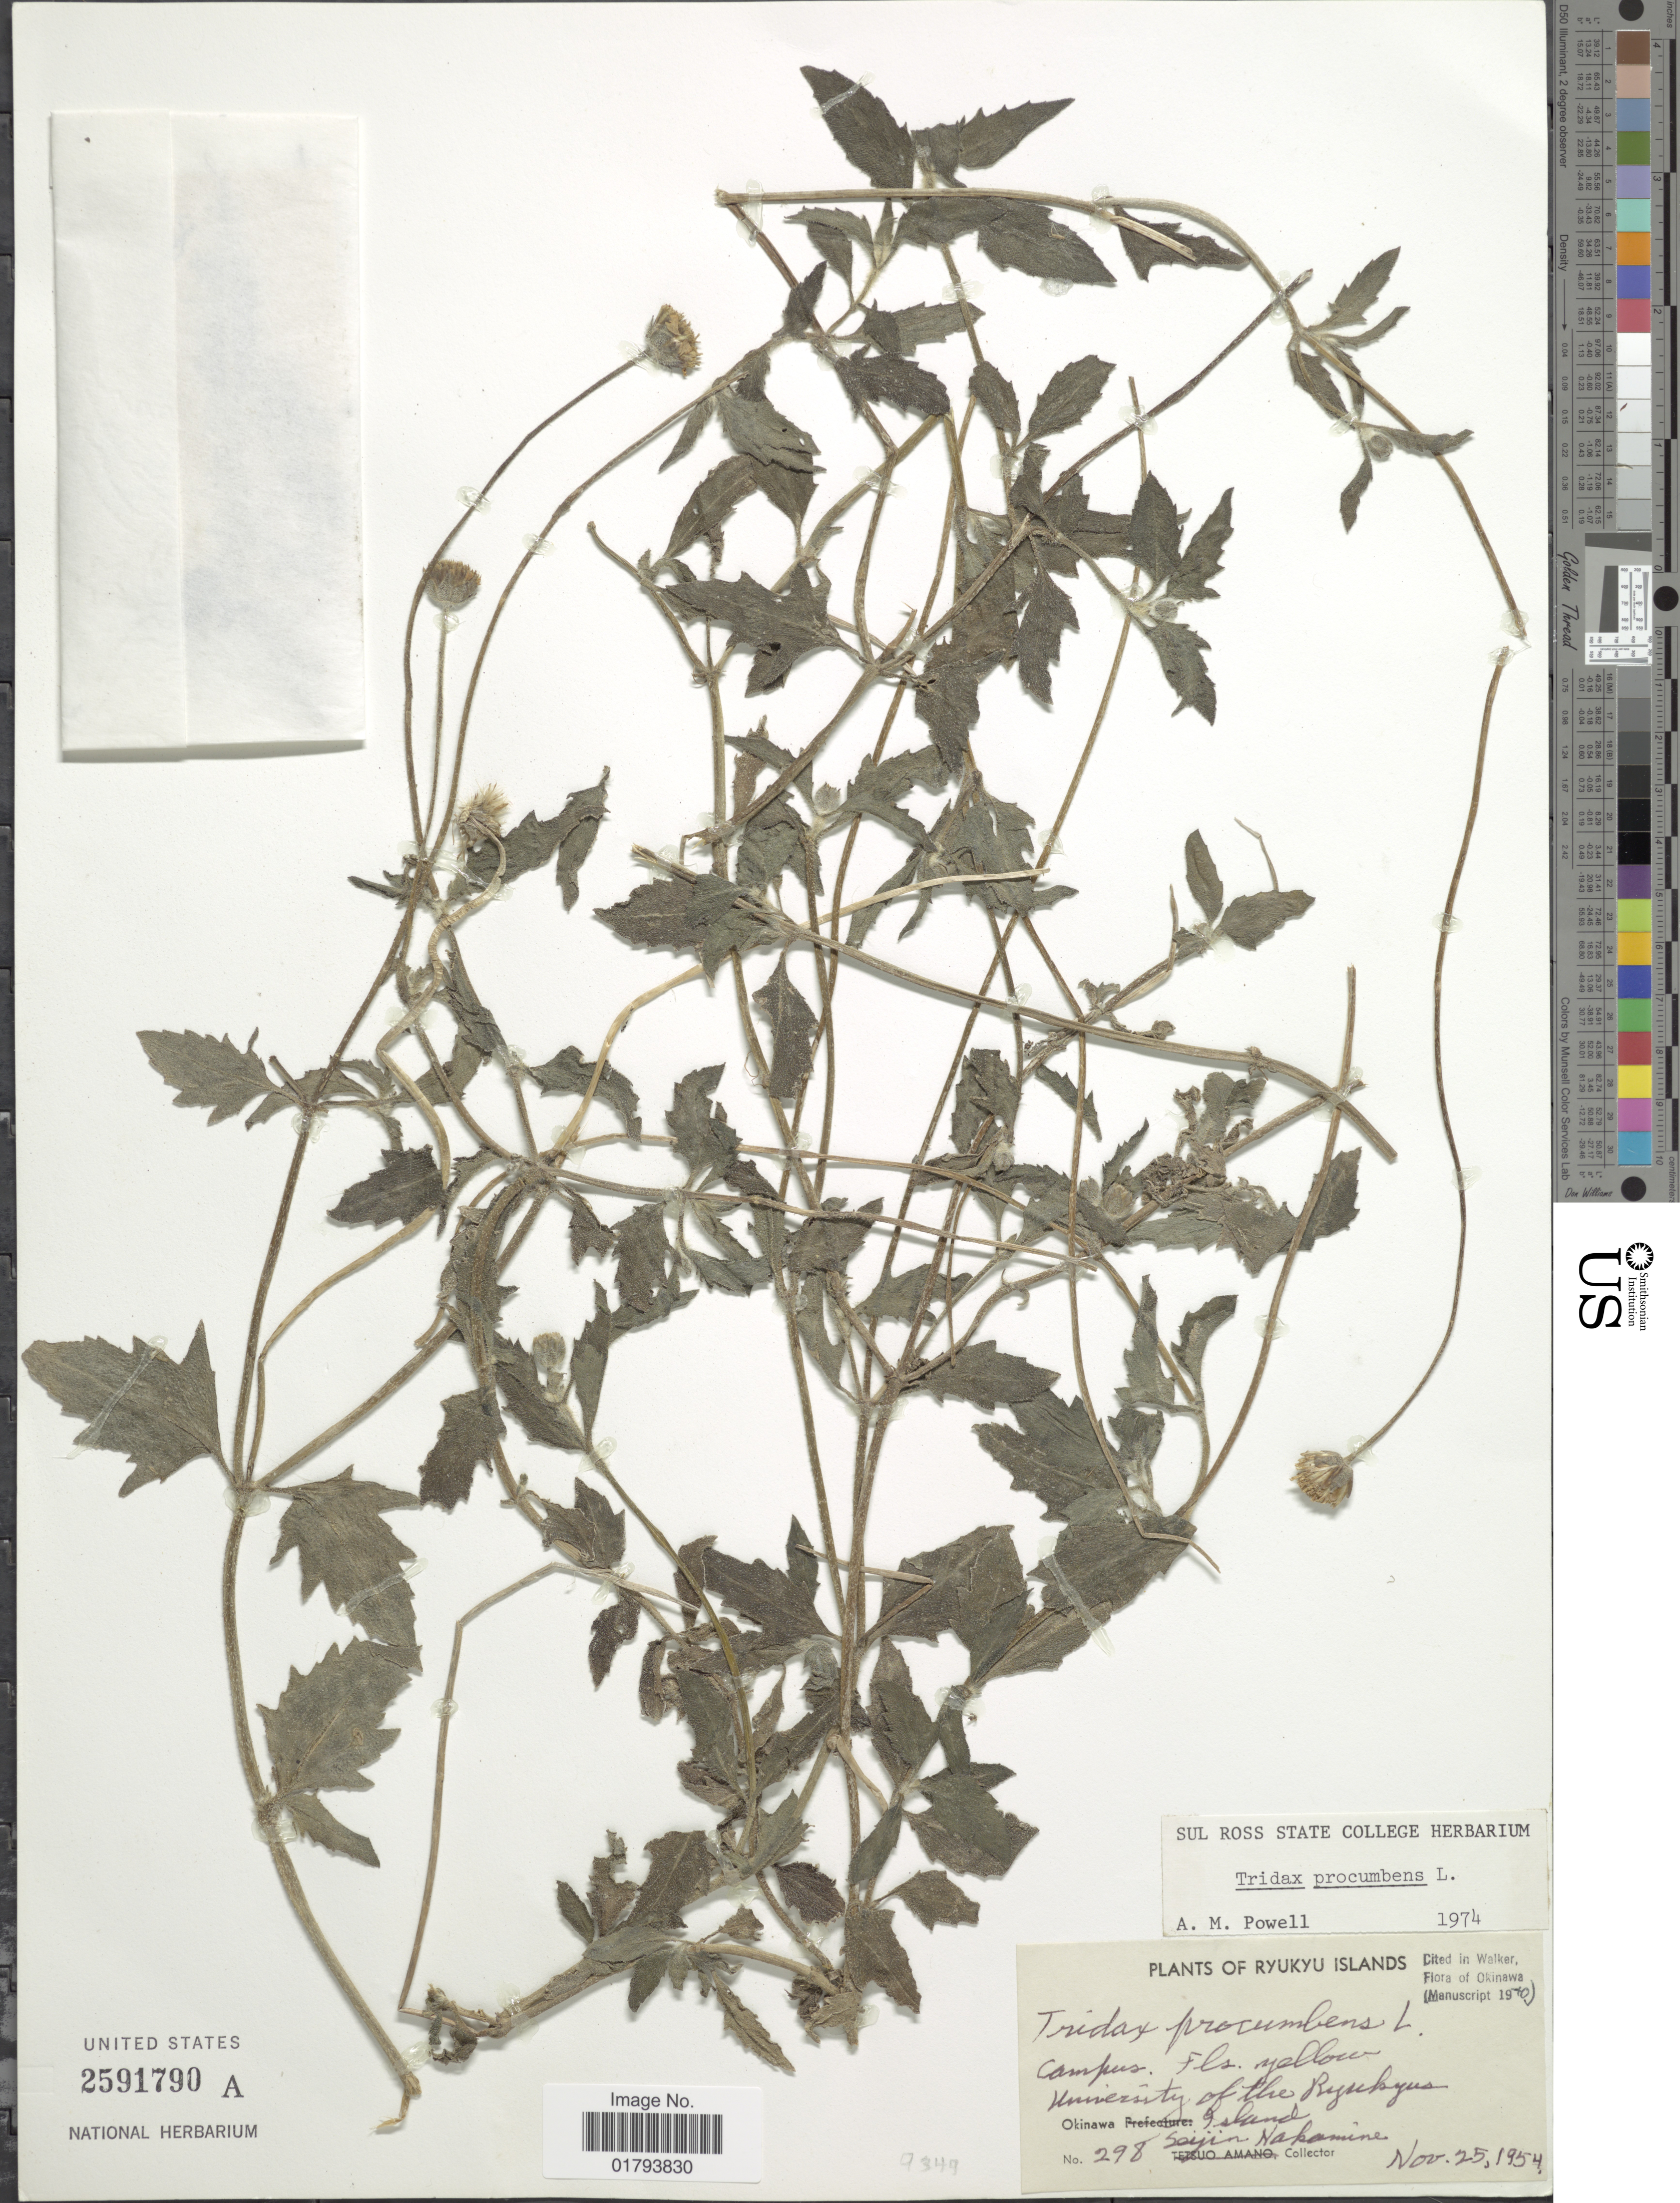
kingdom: Plantae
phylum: Tracheophyta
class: Magnoliopsida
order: Asterales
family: Asteraceae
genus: Tridax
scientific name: Tridax procumbens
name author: L.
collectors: S. Nakamine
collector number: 298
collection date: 1954-11-25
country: Japan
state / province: Okinawa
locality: Ryukyu Islands, University of the Ryukyusm Okinawa Island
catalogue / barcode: US 2591790A